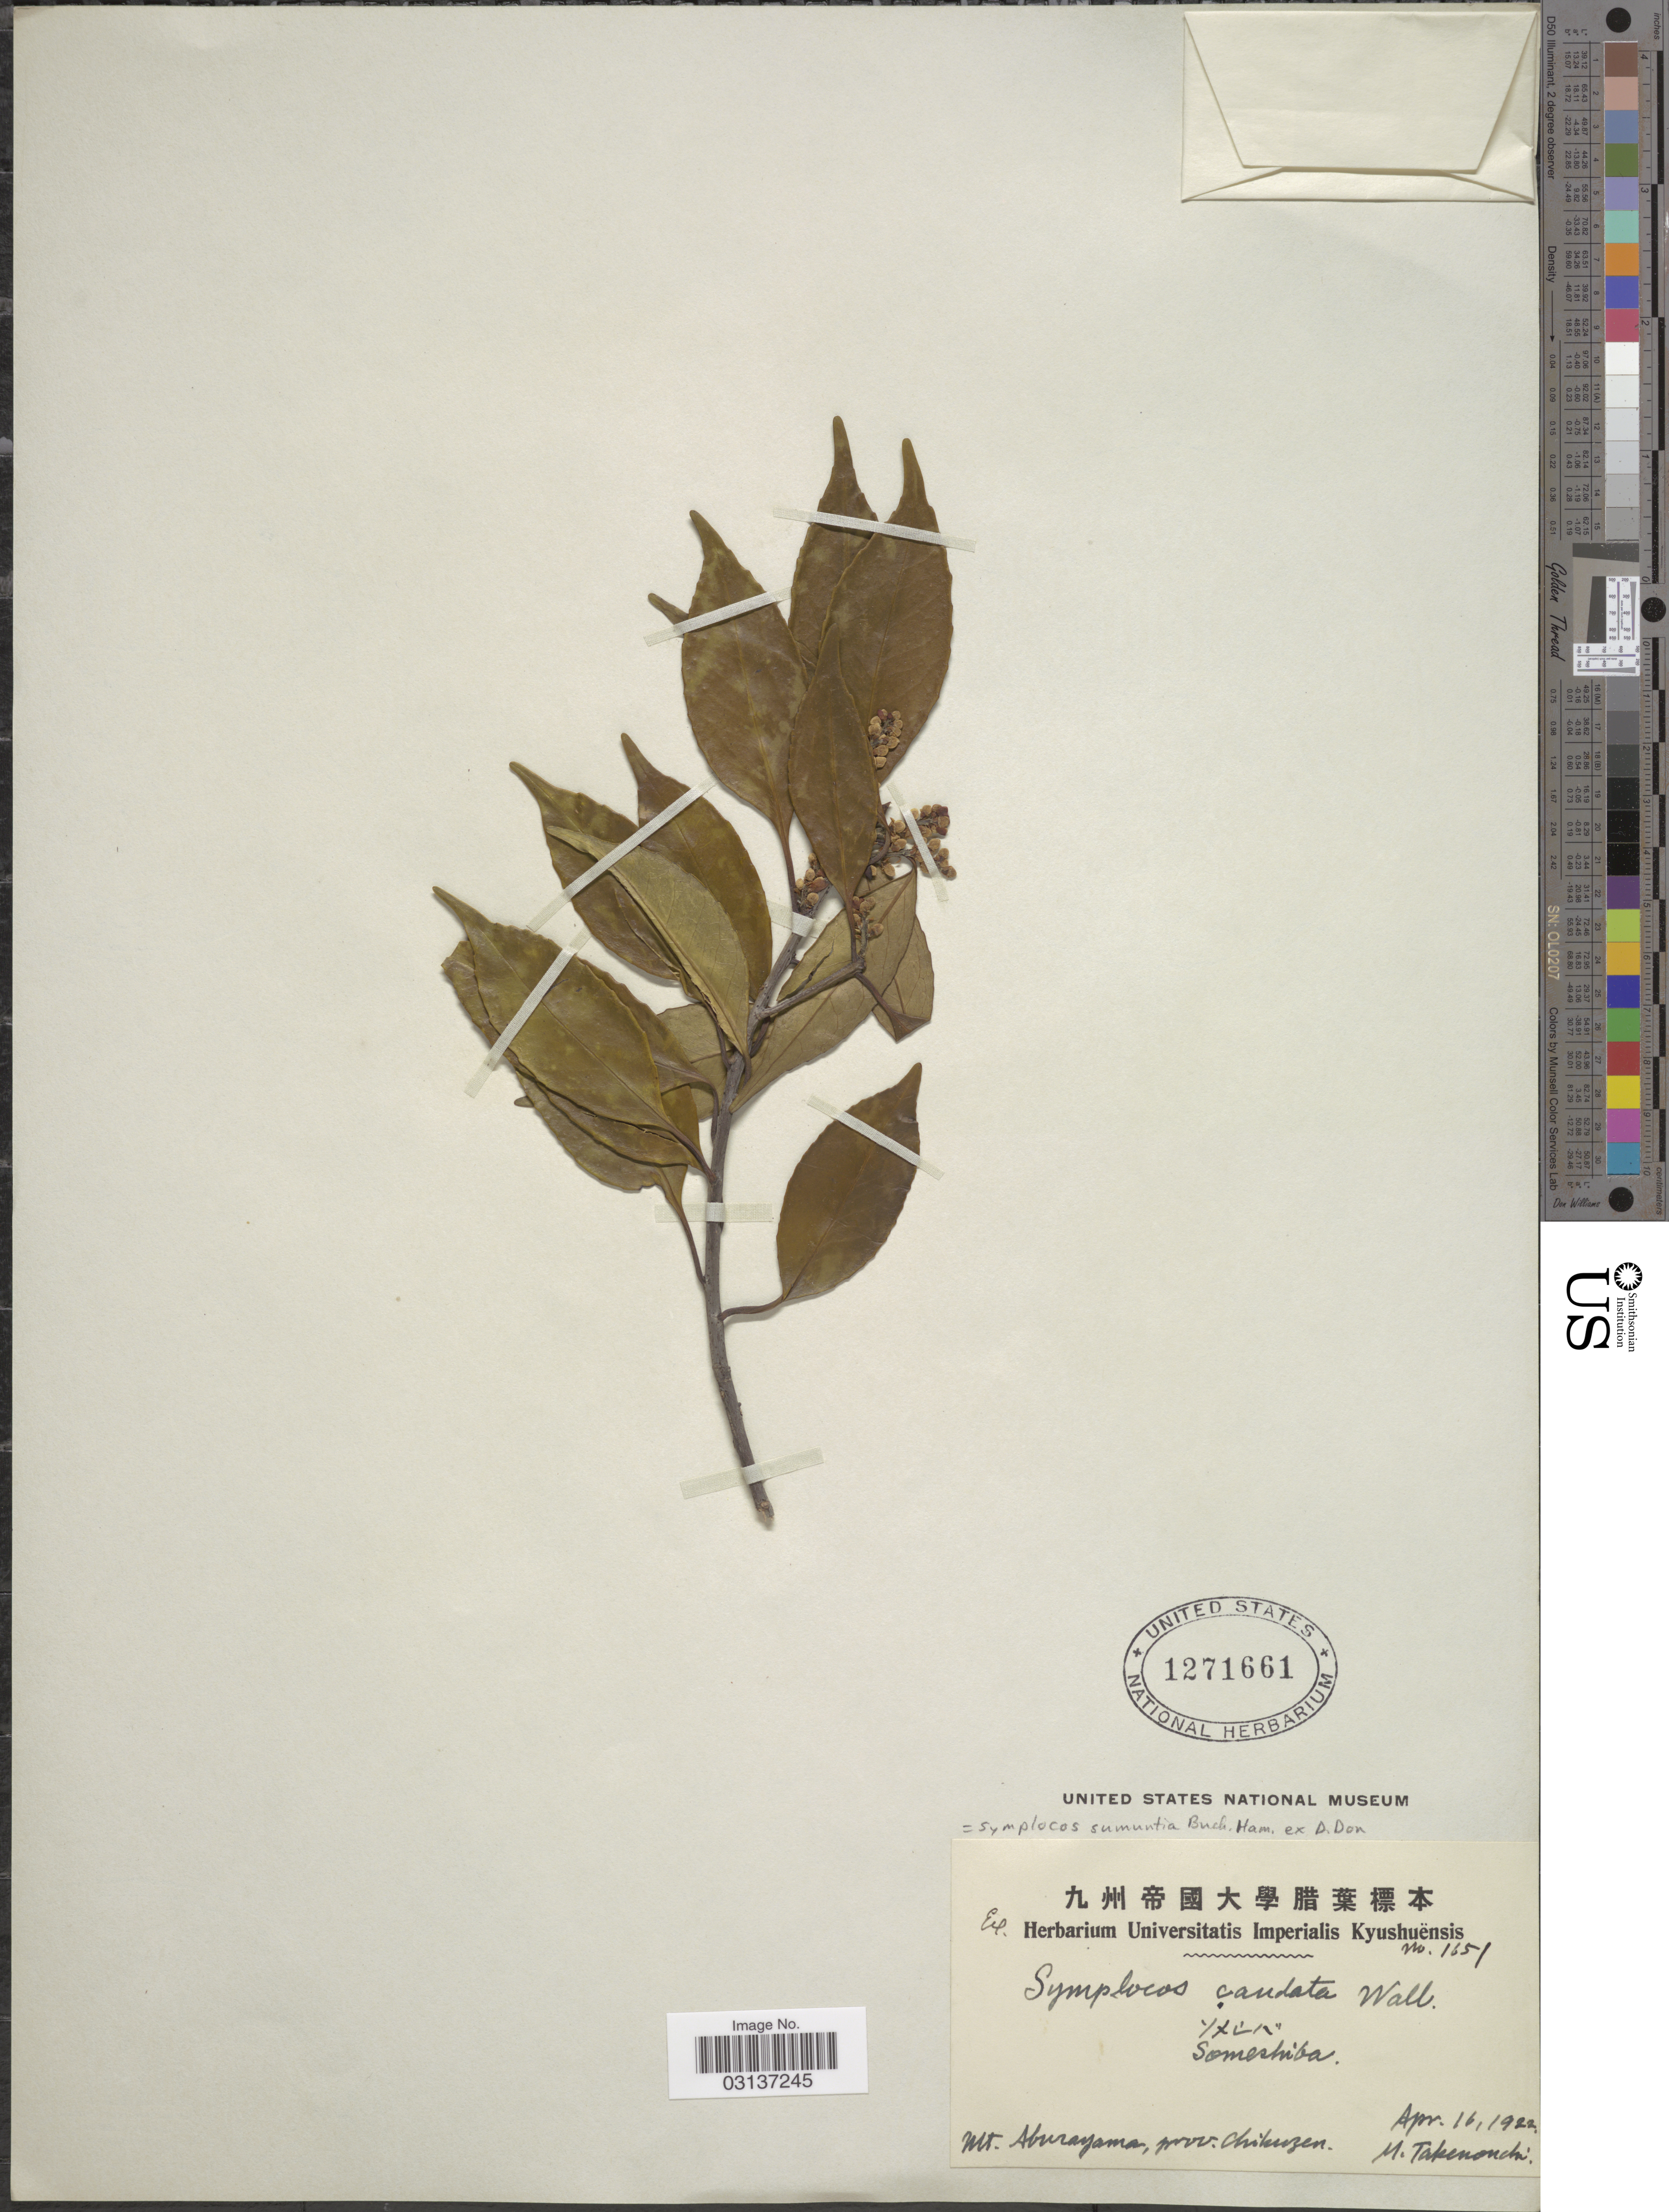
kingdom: Plantae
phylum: Tracheophyta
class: Magnoliopsida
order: Ericales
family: Symplocaceae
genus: Symplocos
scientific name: Symplocos sumuntia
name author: Buch.-Ham. ex D. Don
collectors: M. Takenouchi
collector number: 1651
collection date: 1922-04-16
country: Japan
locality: Mt. Aburayama, Prov. Chikuzen.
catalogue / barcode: US 1271661